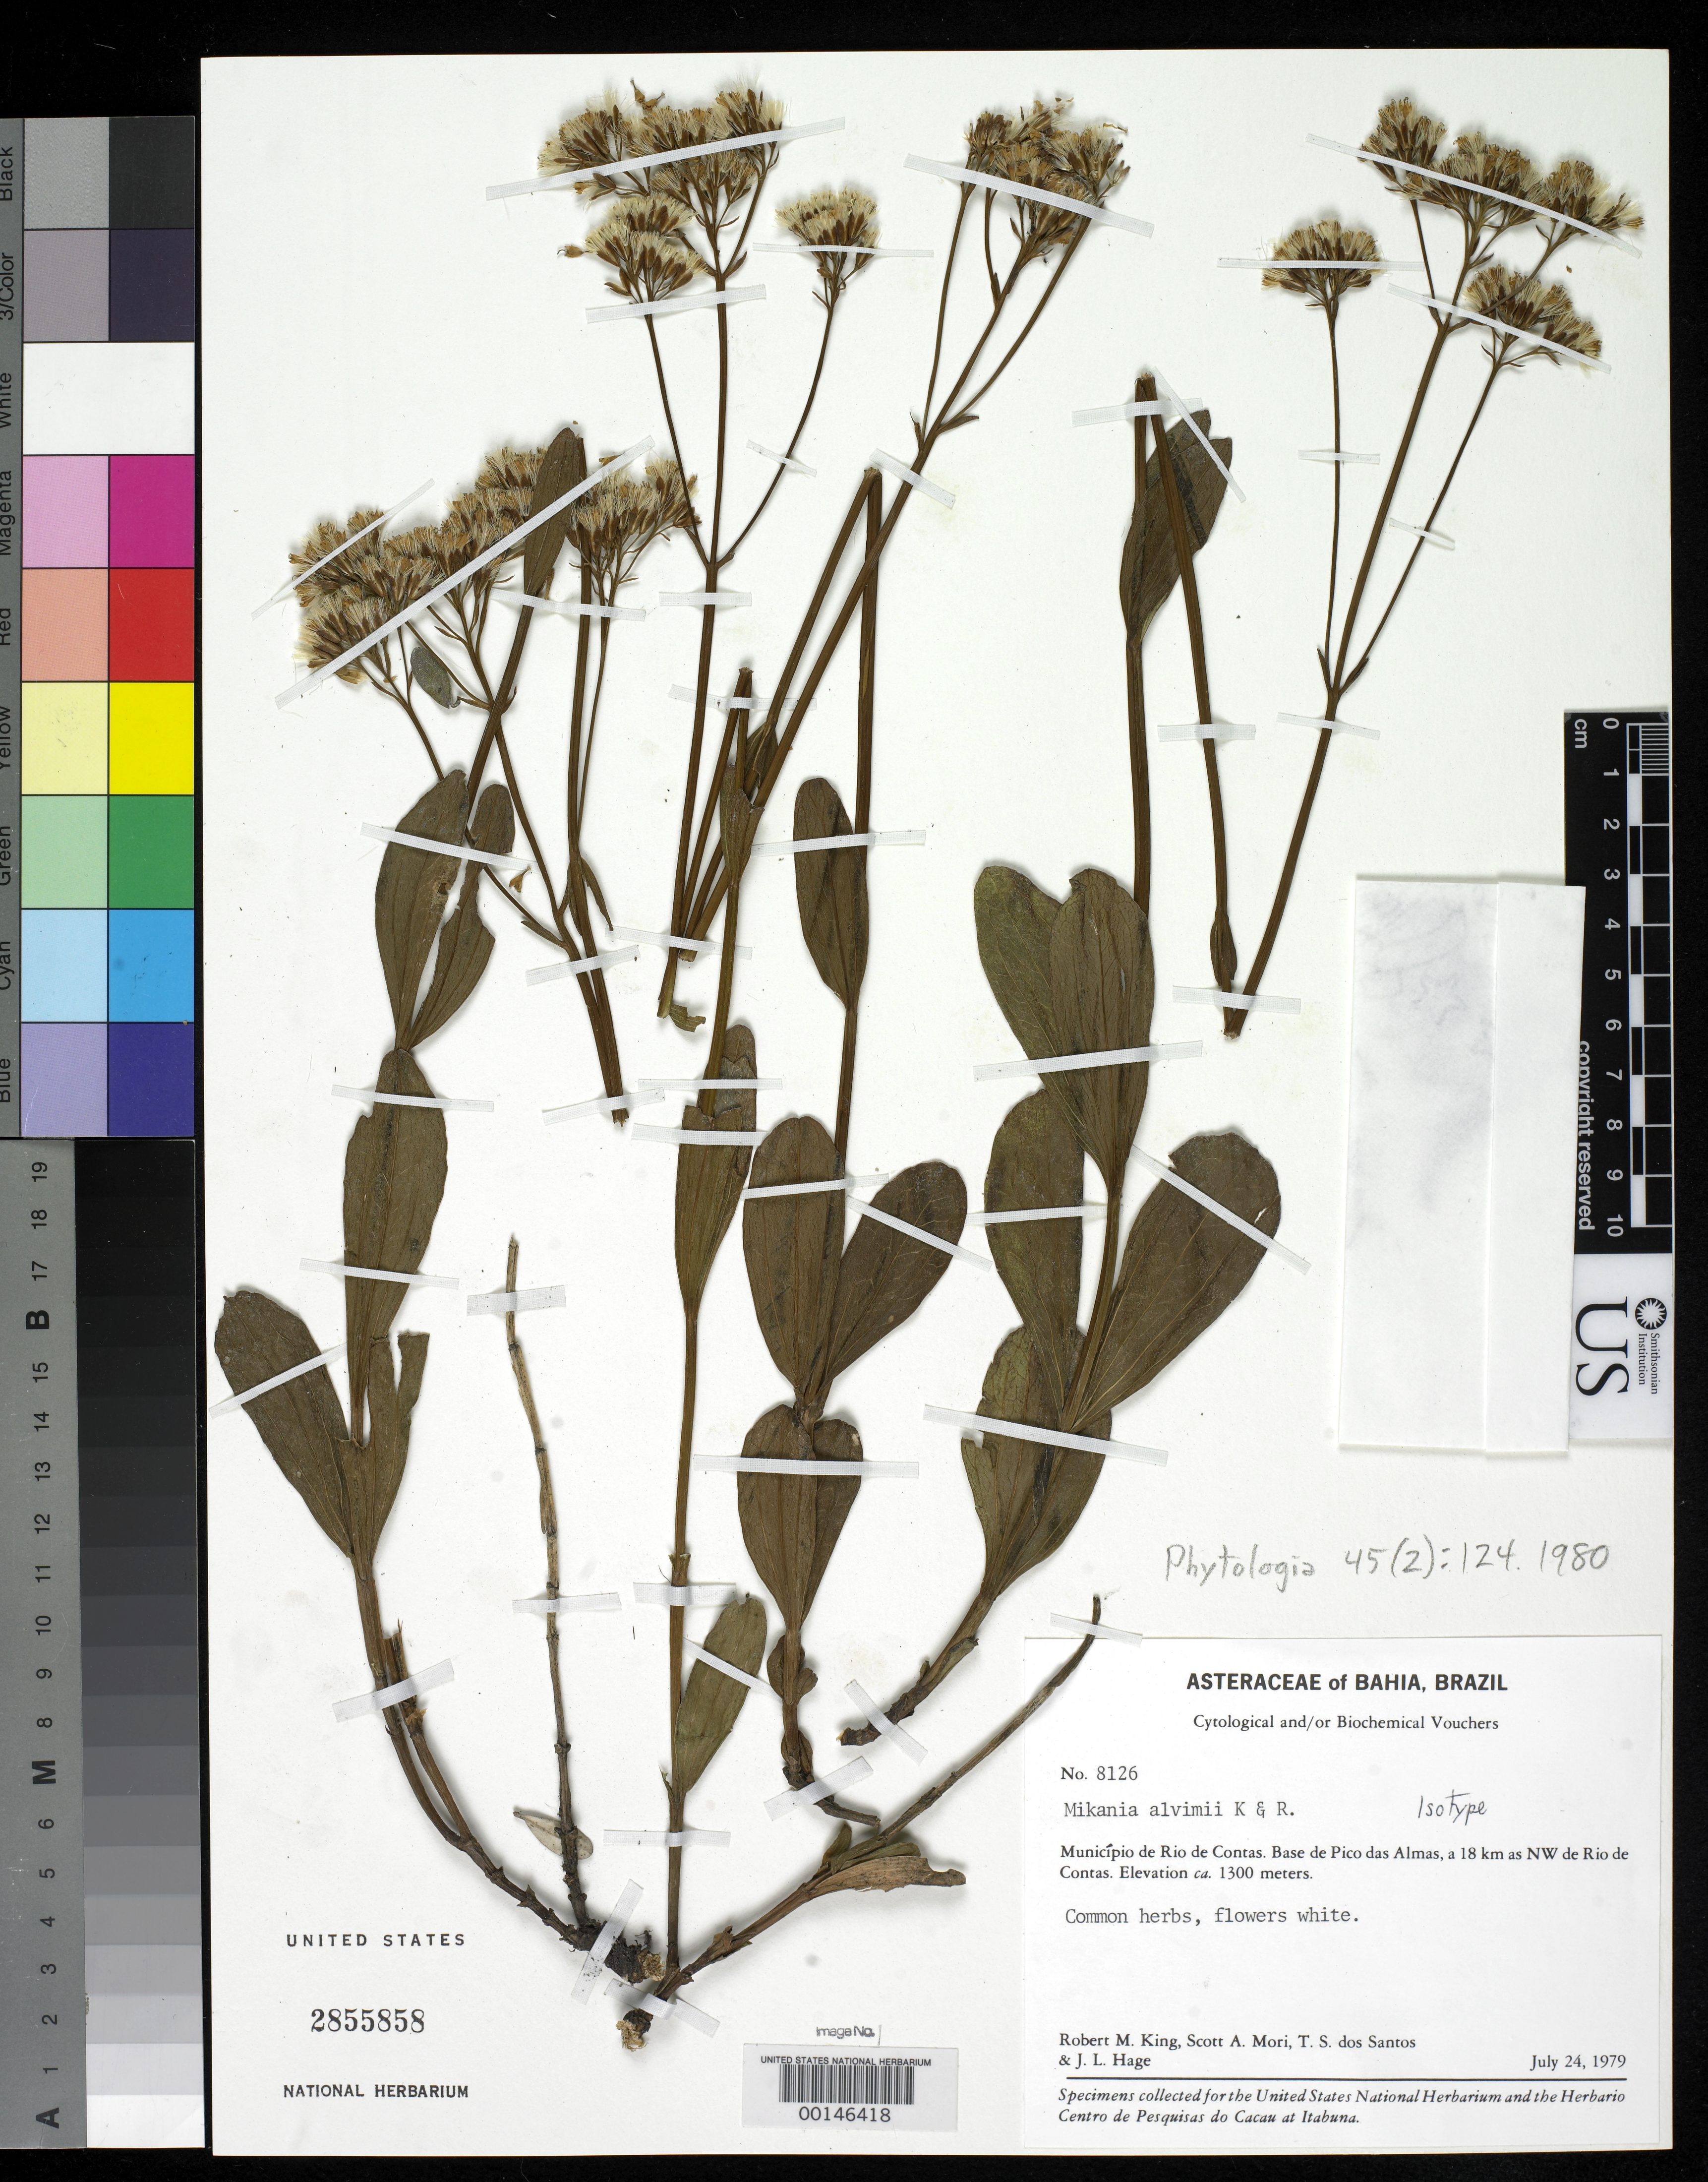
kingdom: Plantae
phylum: Tracheophyta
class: Magnoliopsida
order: Asterales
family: Asteraceae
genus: Mikania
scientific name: Mikania alvimii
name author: R.M. King & H. Rob.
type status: Isotype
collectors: R. M. King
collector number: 8126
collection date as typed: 24 Jul 1979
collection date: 1979-07-24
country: Brazil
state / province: Bahia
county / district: Rio de Contas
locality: Base of Pico das Almas, NW of Rio de Contas.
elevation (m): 1300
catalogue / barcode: US 2855858